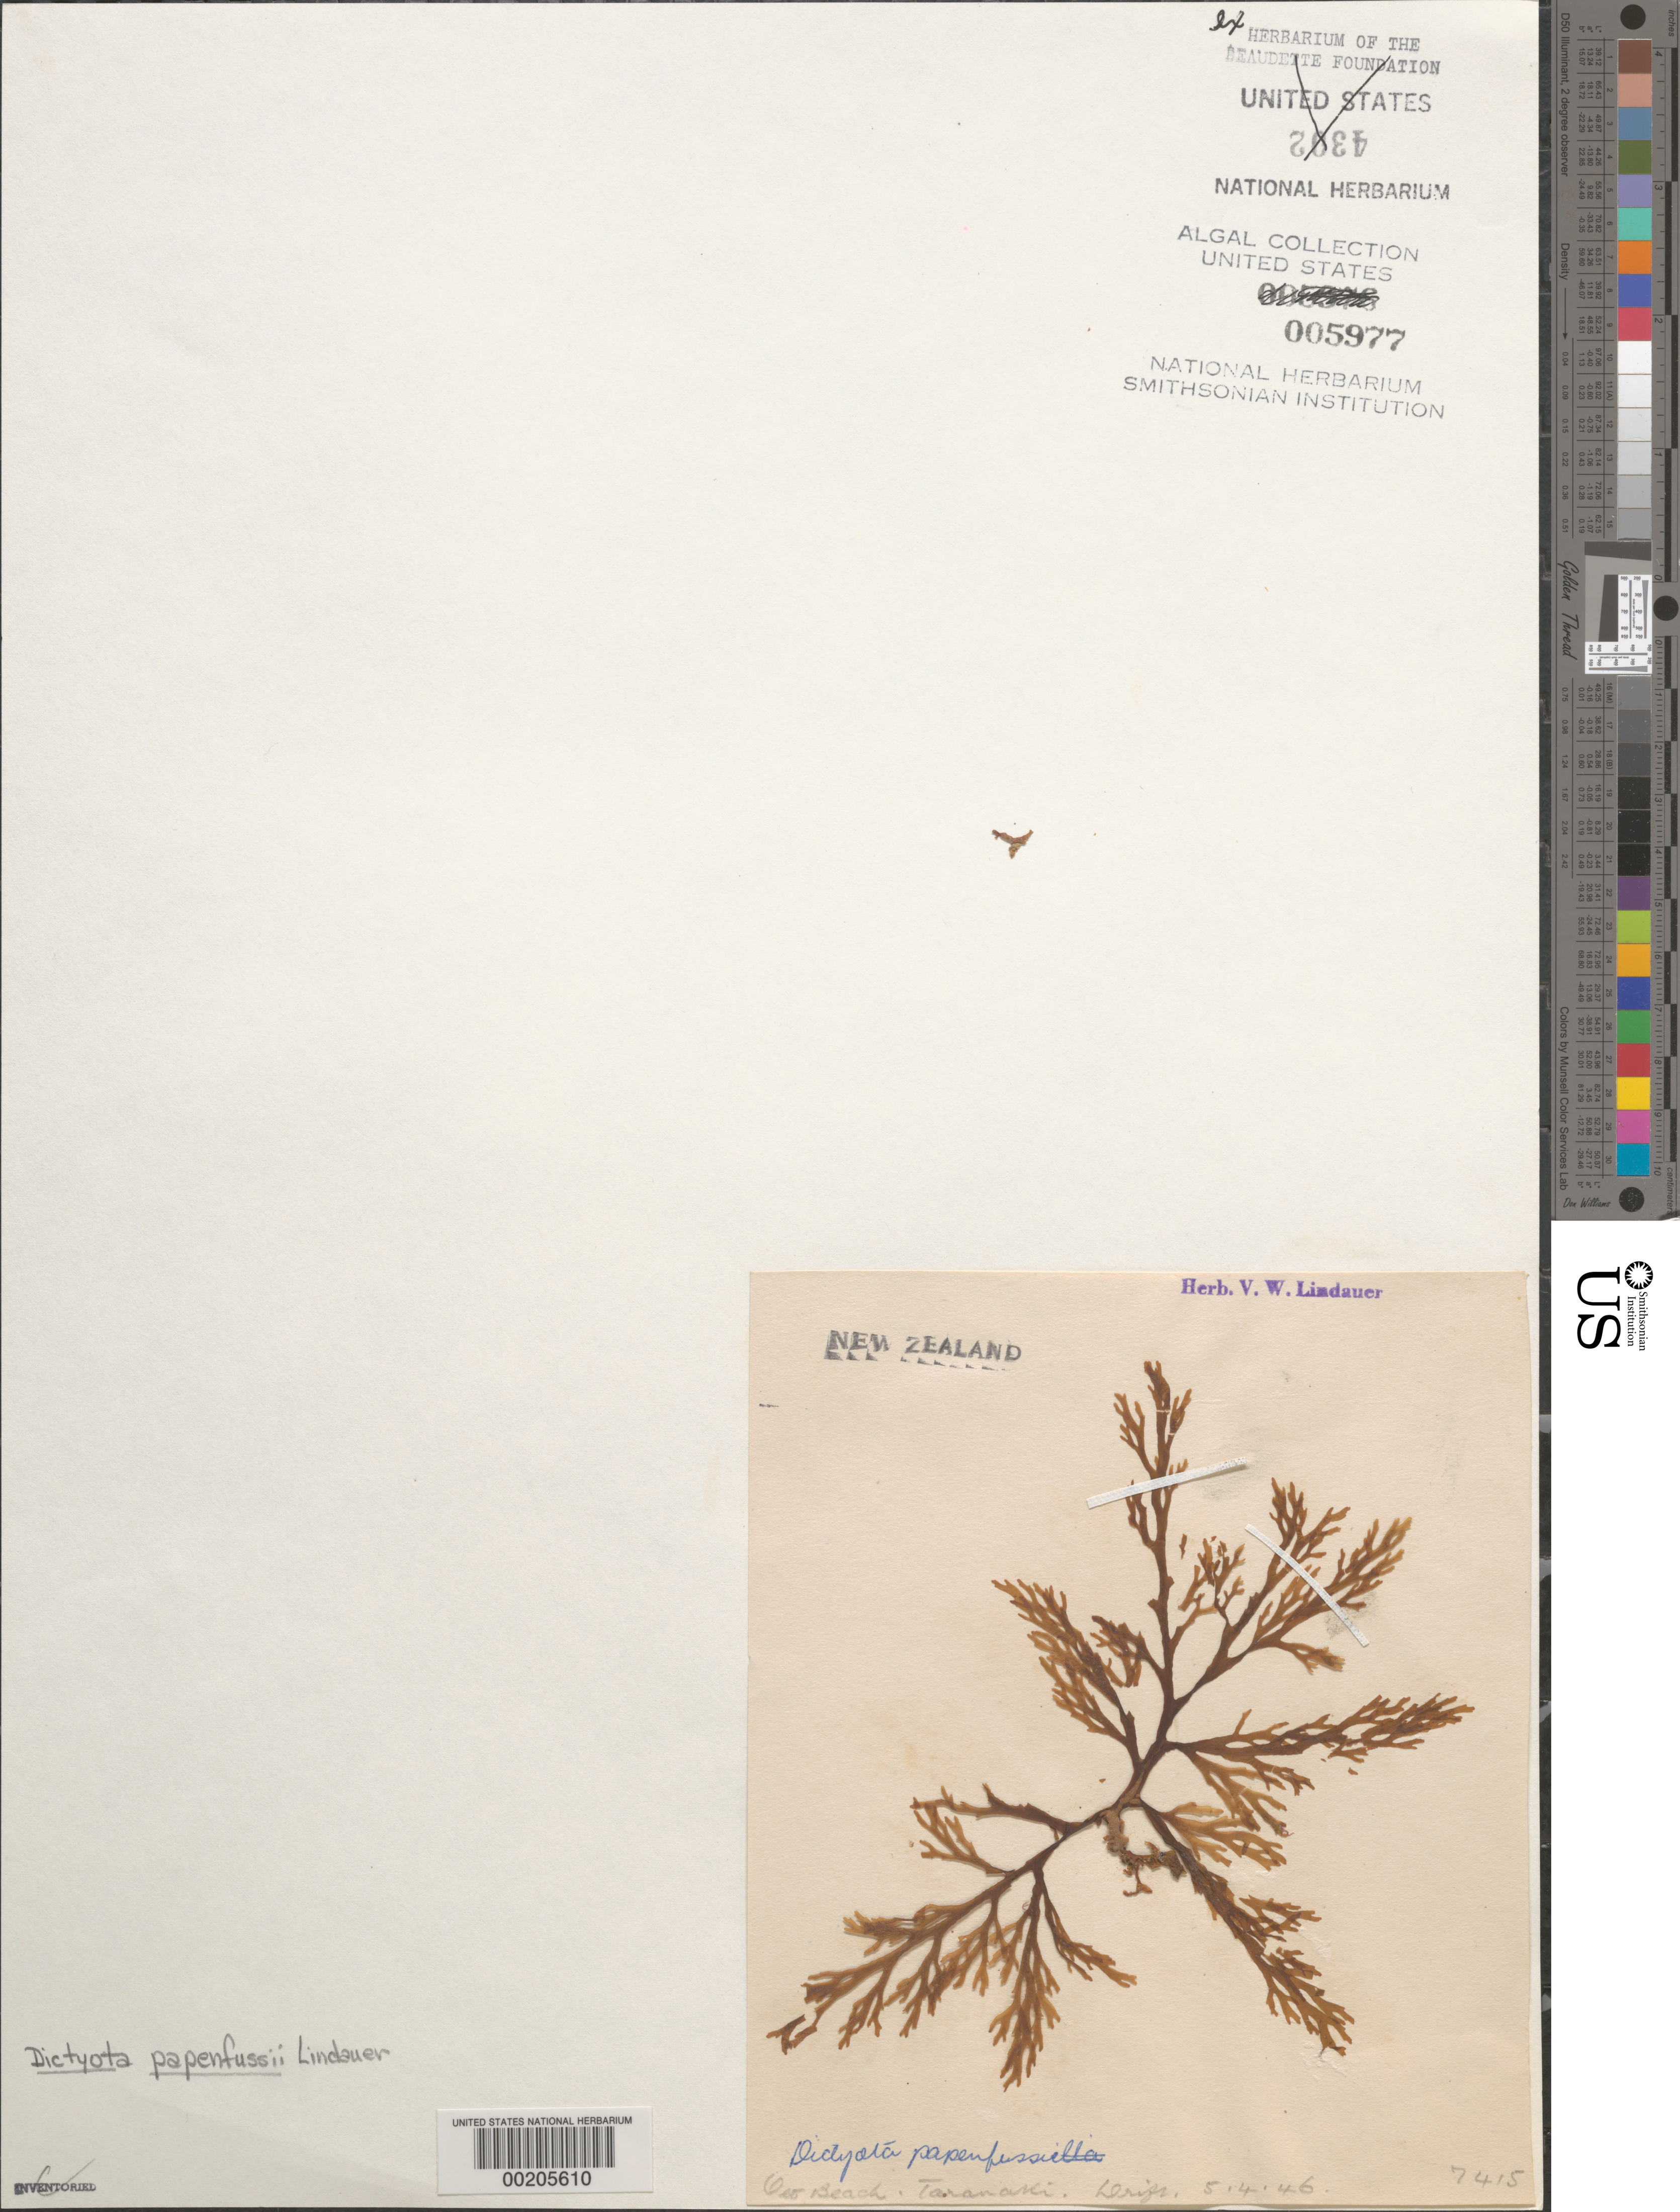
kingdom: Chromista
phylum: Ochrophyta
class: Phaeophyceae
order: Dictyotales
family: Dictyotaceae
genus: Dictyota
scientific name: Dictyota papenfussii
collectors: V. Lindauer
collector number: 7415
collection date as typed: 05 Apr 1946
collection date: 1946-04-05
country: New Zealand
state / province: Taranaki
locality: Taranaki, oeo beach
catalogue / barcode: US 5977